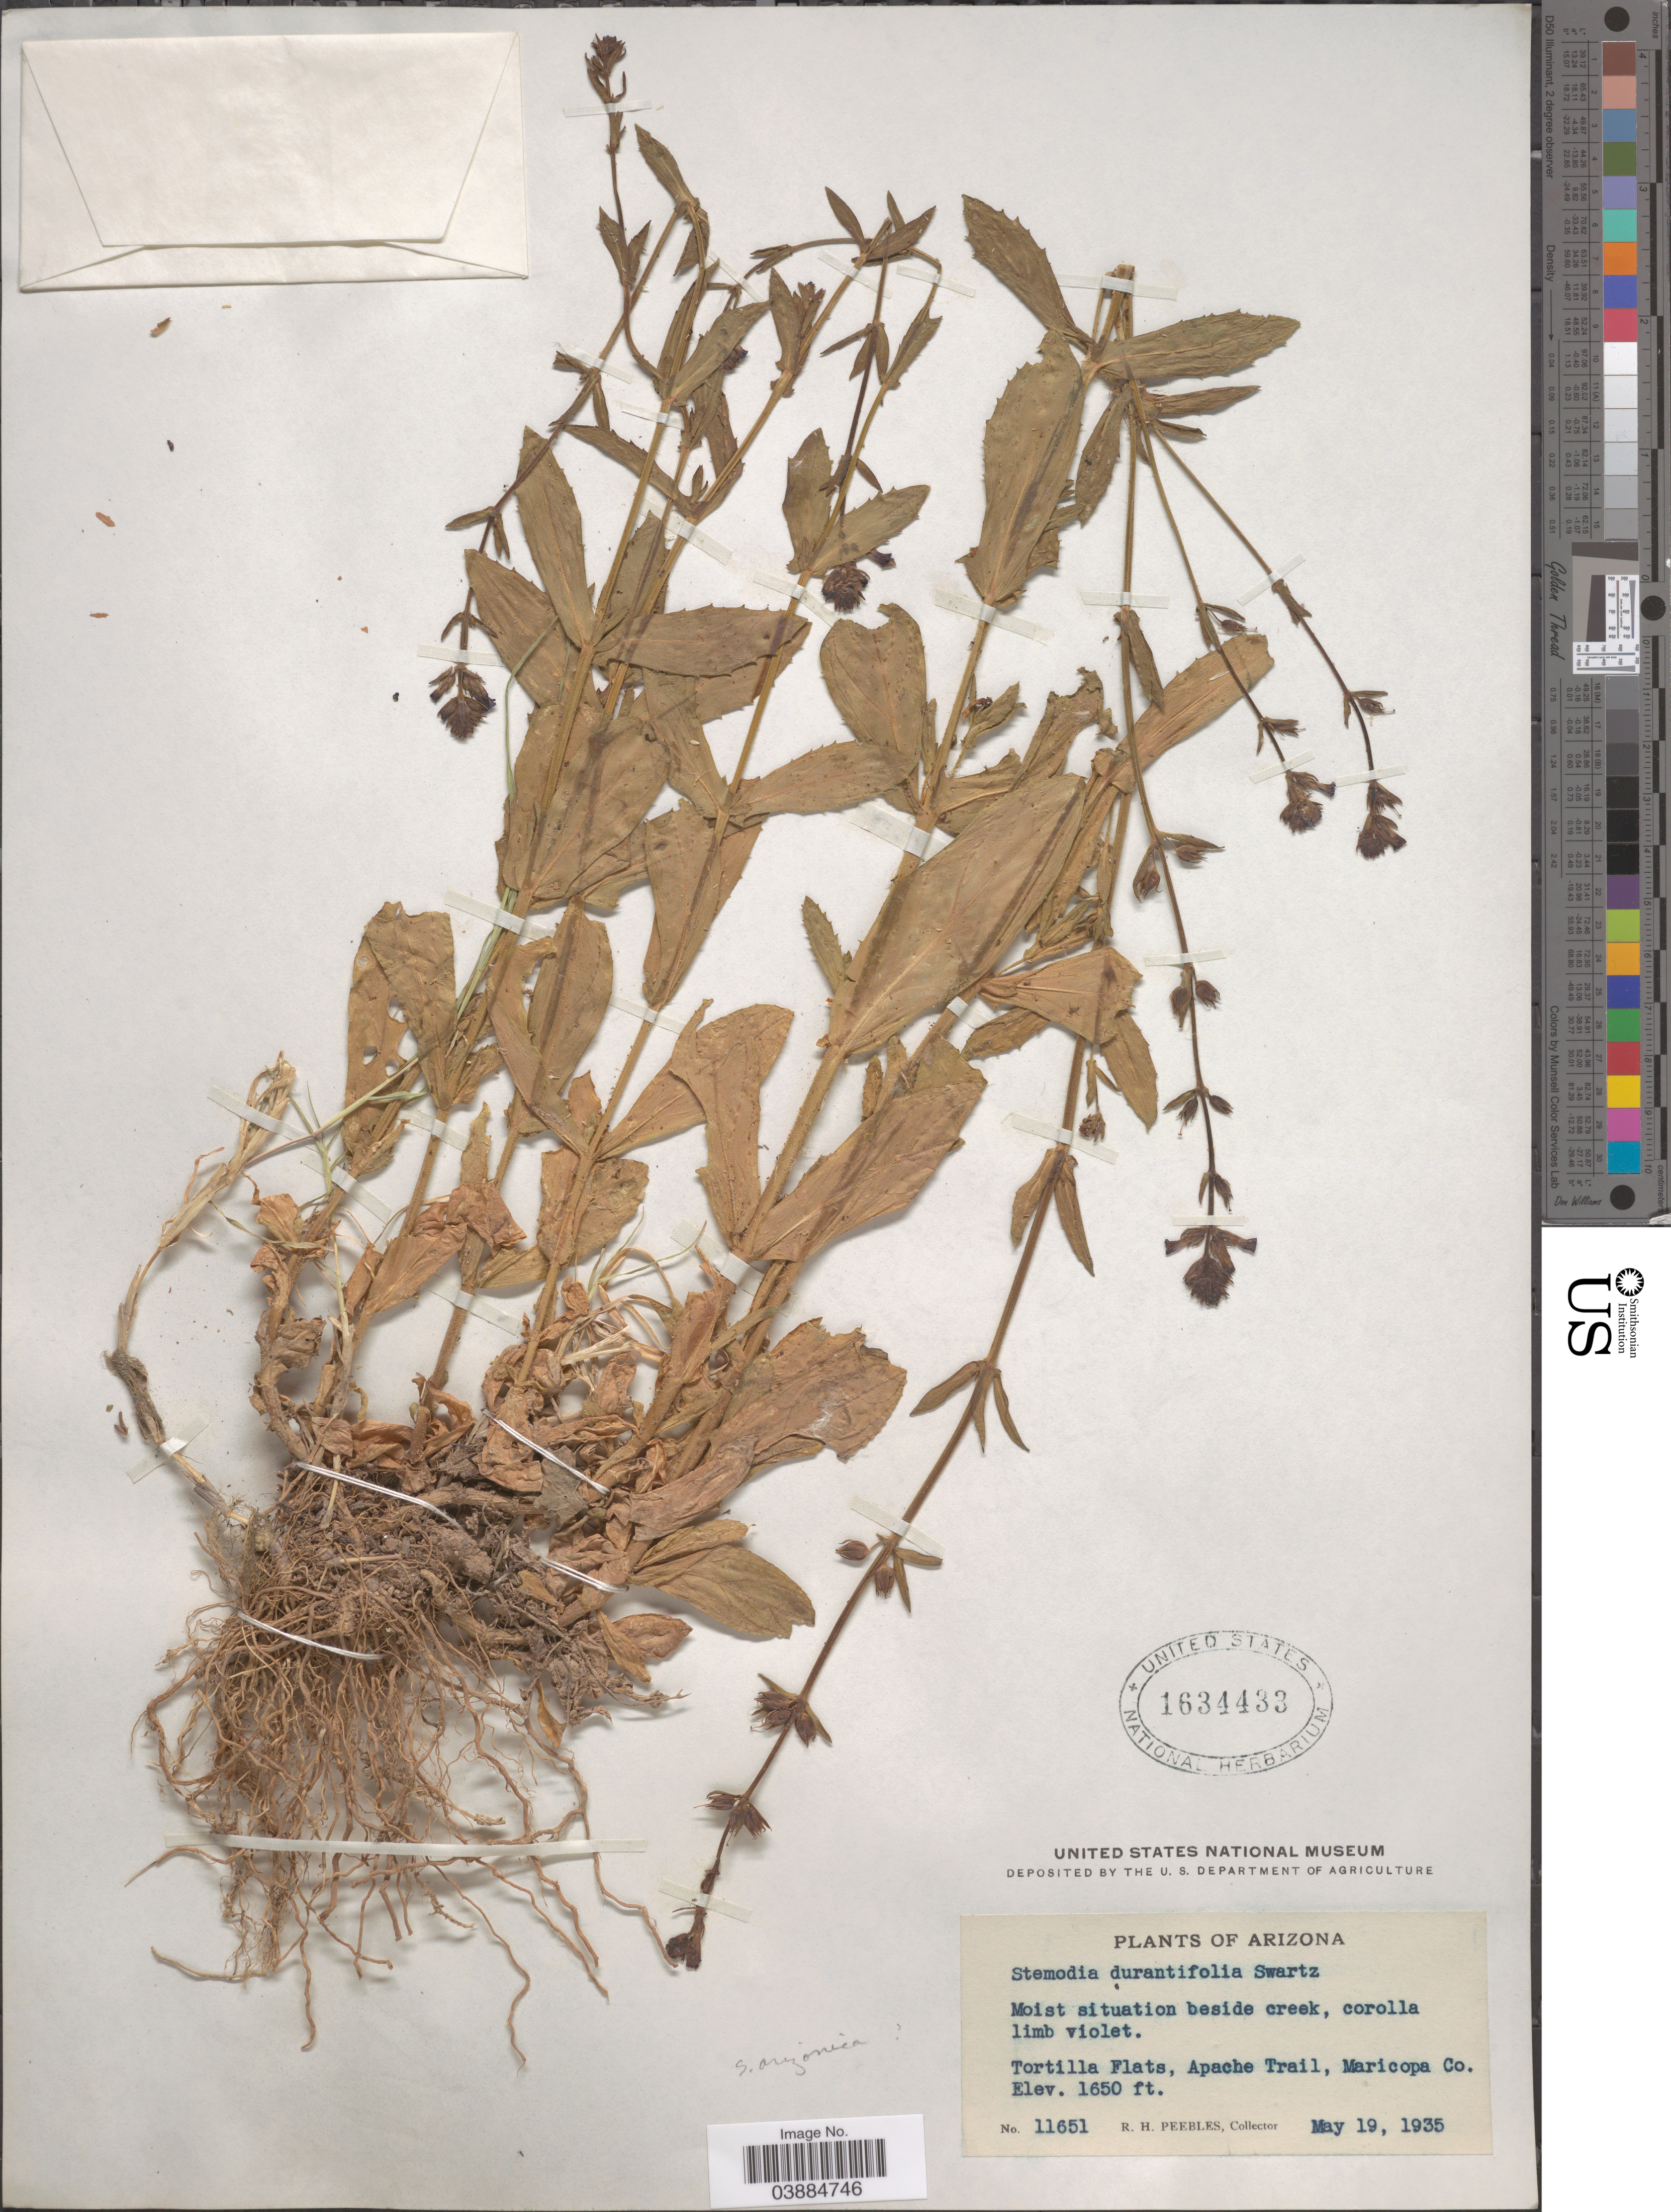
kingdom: Plantae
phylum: Tracheophyta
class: Magnoliopsida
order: Lamiales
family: Plantaginaceae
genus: Stemodia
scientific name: Stemodia durantifolia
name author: (L.) Sw.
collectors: R. H. Peebles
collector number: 11651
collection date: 1935-05-19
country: United States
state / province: Arizona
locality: Tortilla Flats, Apache Trail, Maricopa Co.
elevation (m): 503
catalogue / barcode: US 1634433